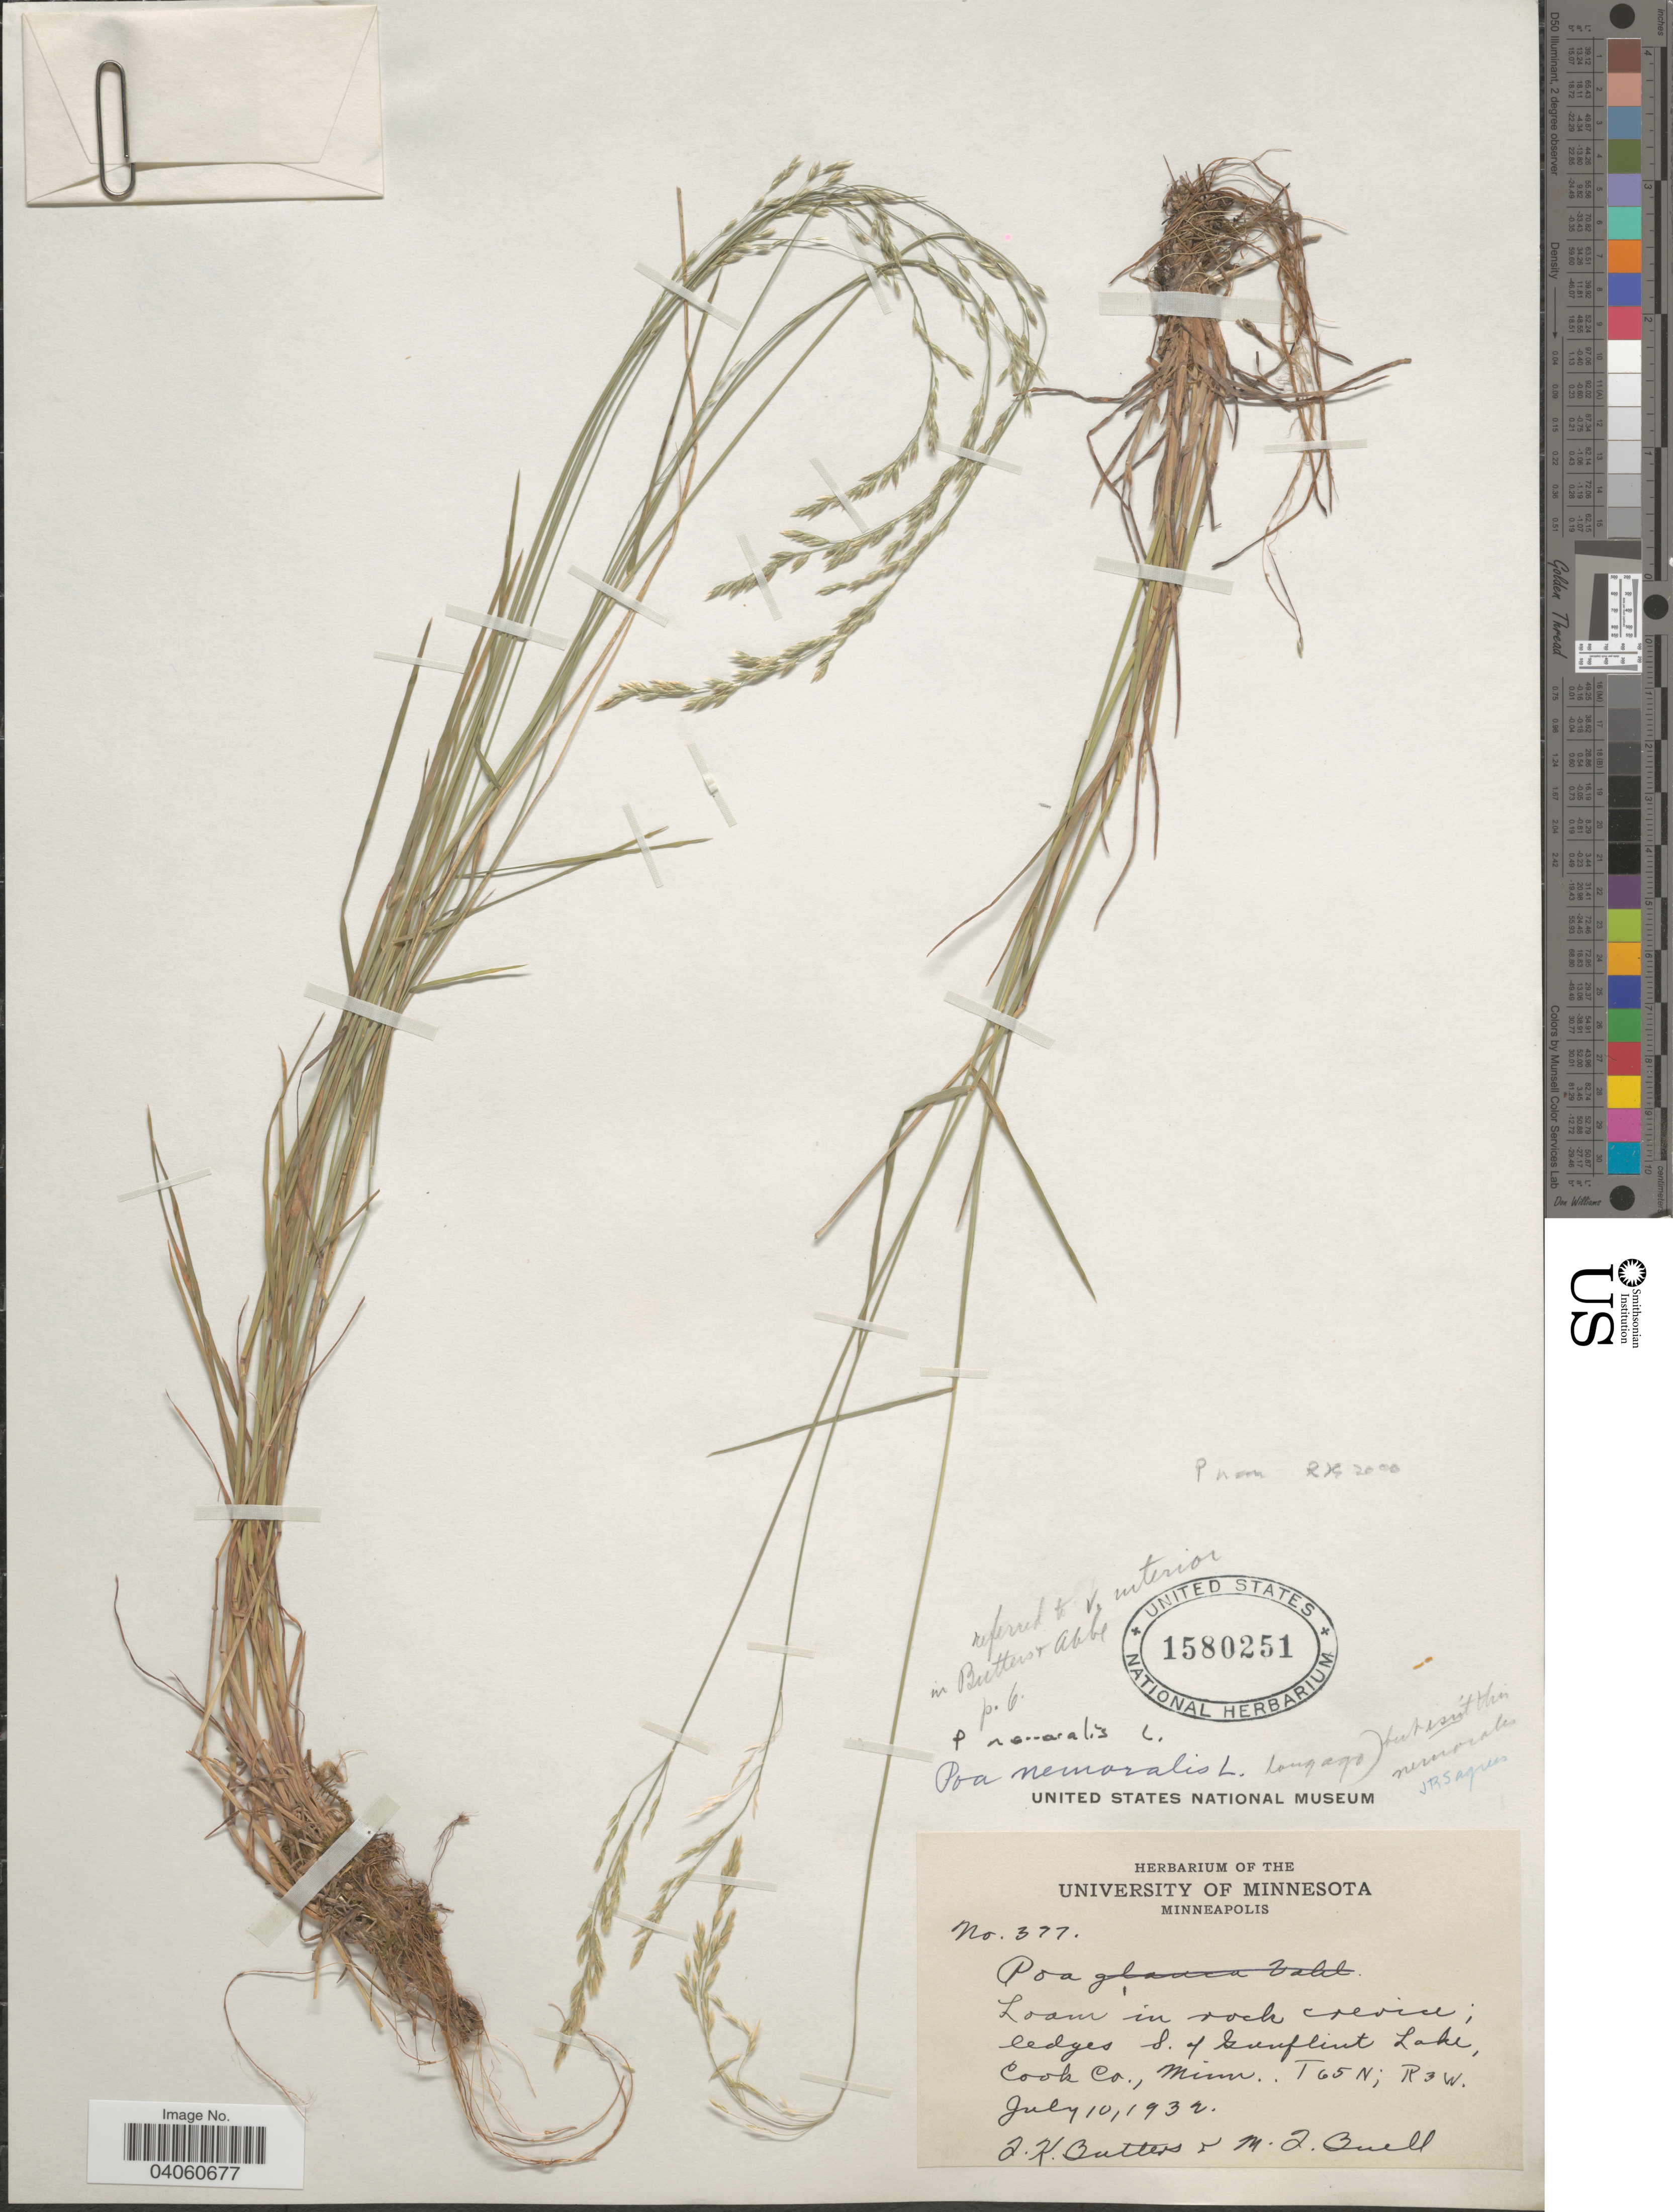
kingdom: Plantae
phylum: Tracheophyta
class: Liliopsida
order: Poales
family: Poaceae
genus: Poa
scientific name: Poa nemoralis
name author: L.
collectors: J. Butters & M. Bull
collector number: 377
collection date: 1932-07-10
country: United States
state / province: Minnesota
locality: Loam in rock crevice; ledges S. of Gunflint Lake, Cook Co. T65N; R3W.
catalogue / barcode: US 1580251